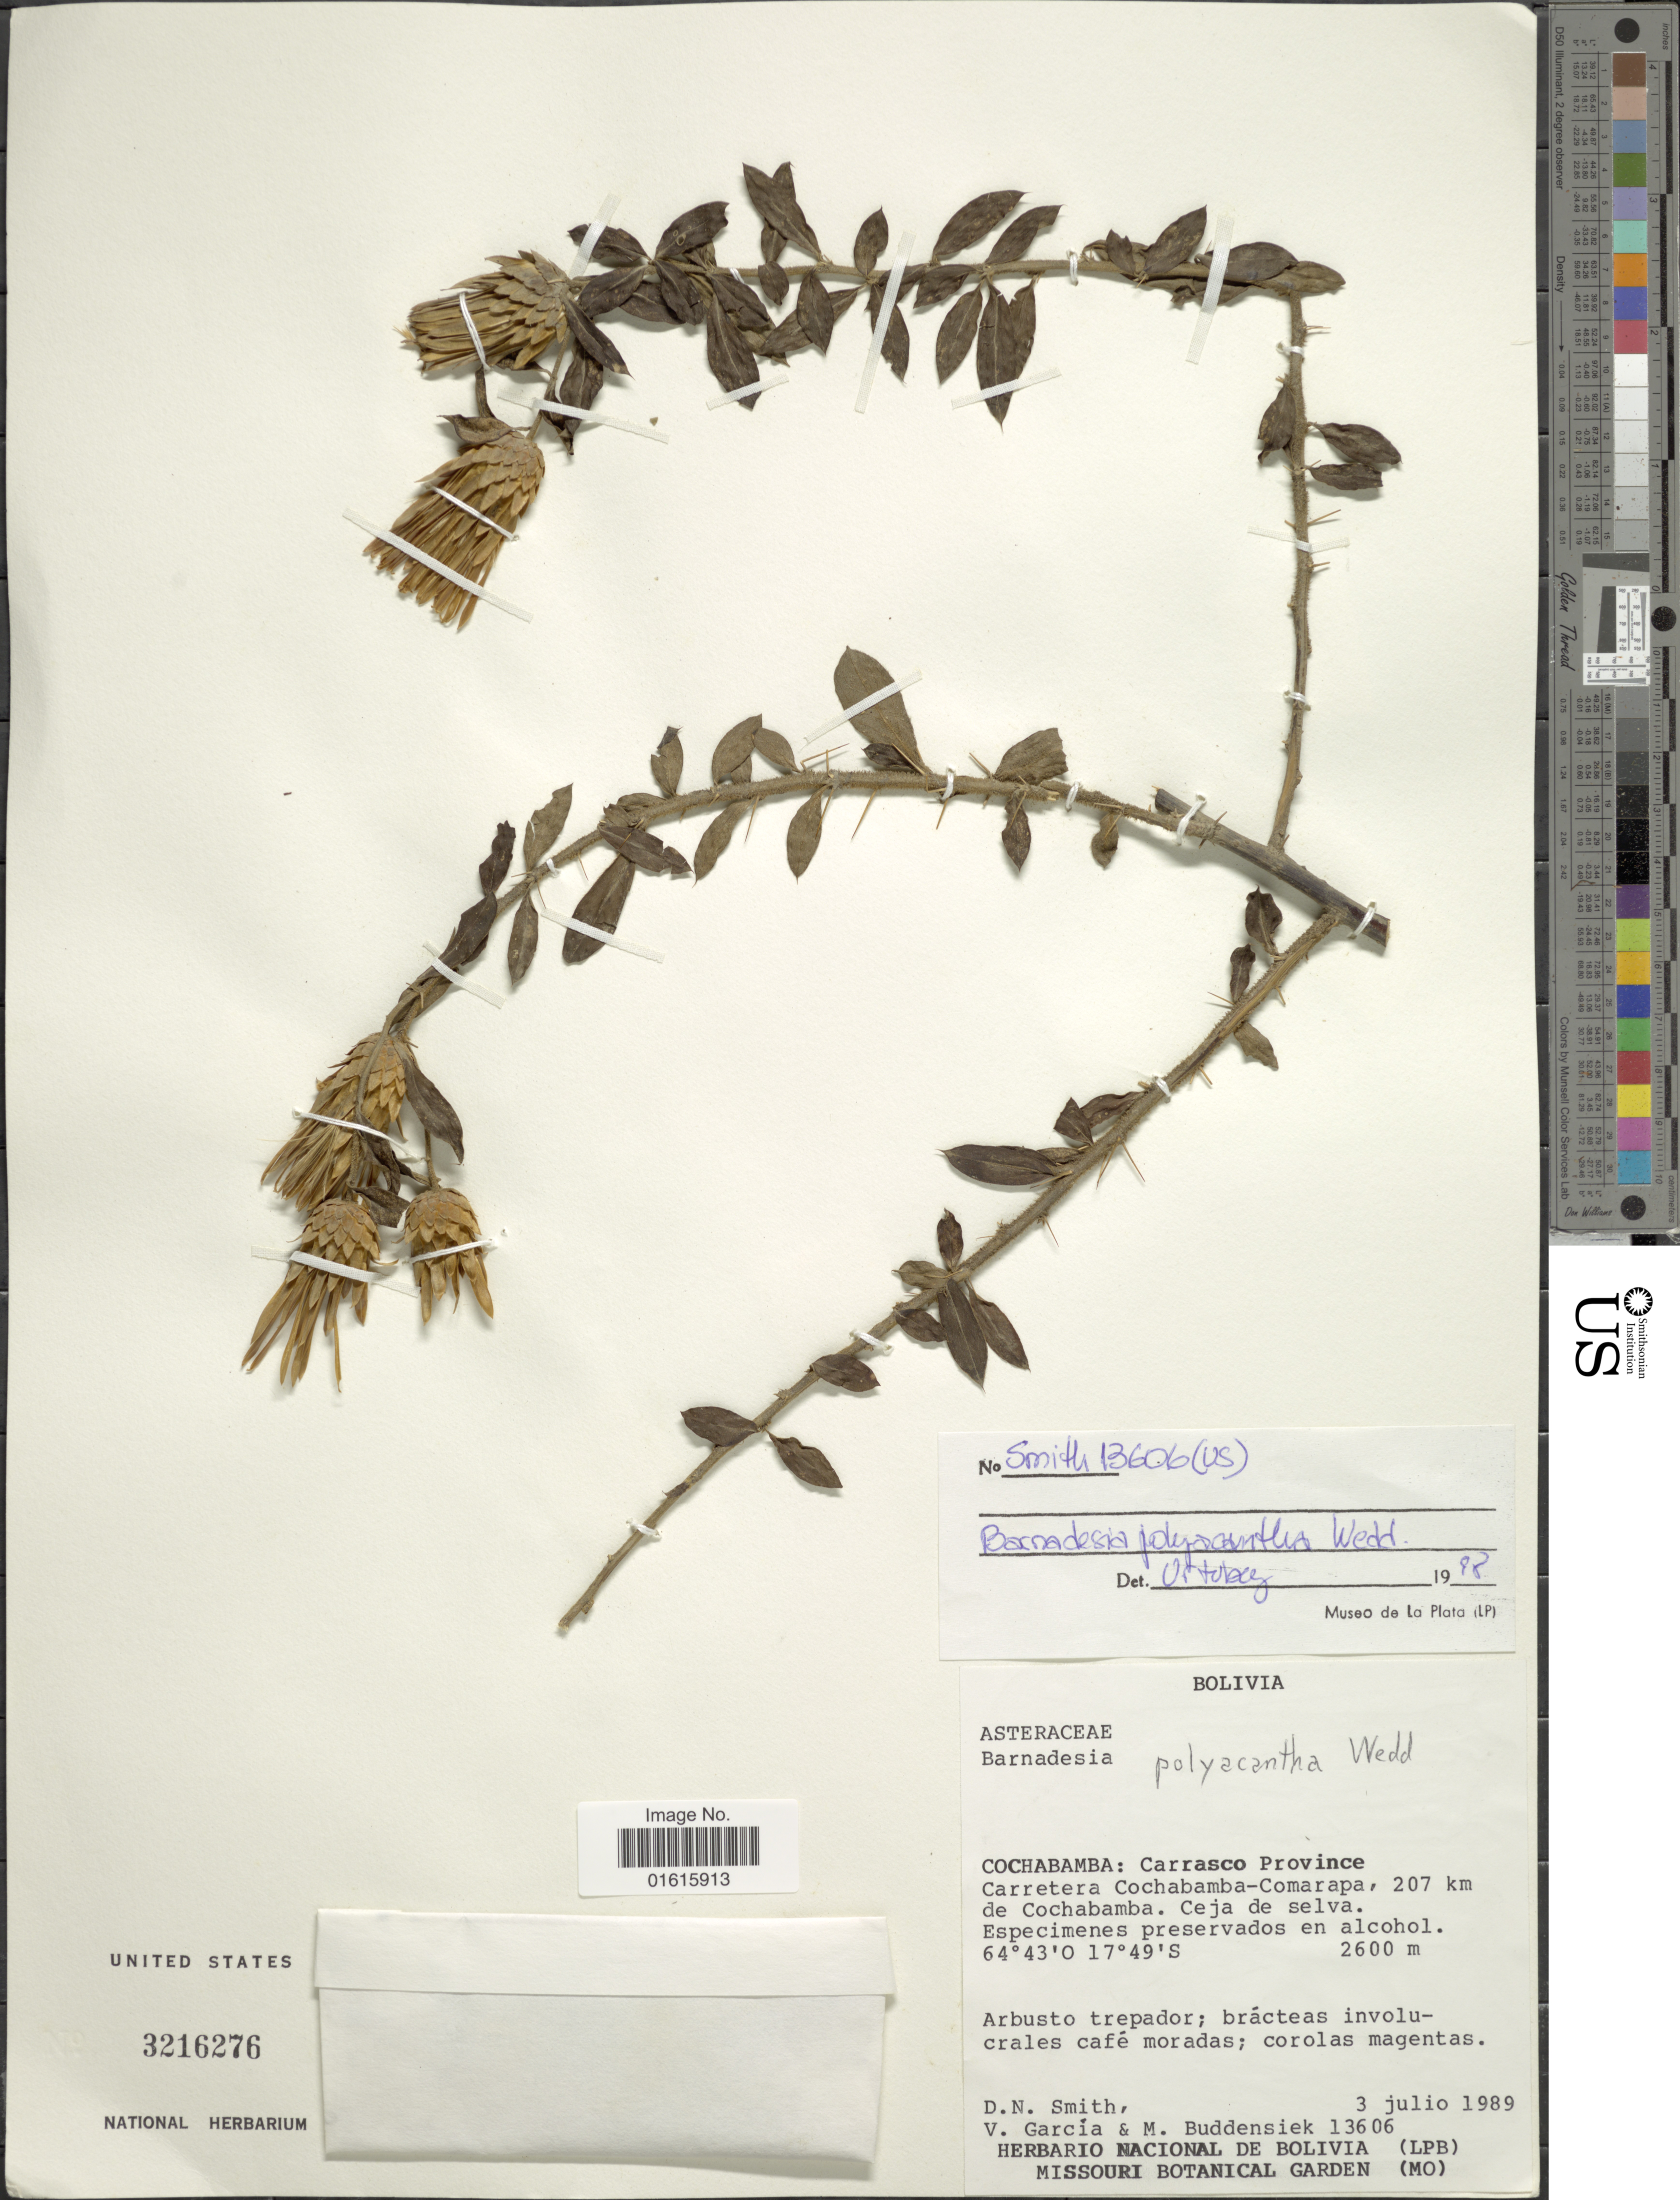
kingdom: Plantae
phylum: Tracheophyta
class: Magnoliopsida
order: Asterales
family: Asteraceae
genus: Barnadesia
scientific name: Barnadesia polyacantha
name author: Wedd.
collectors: D. Smith, V. Garcia & M. Buddensiek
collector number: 13606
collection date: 1989-07-03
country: Bolivia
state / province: Cochabamba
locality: Carrasco Province. Carretera Cochabamba-Comarapa, 207 km de Cochabamba. Ceja de selva.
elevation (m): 2600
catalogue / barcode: US 3216276